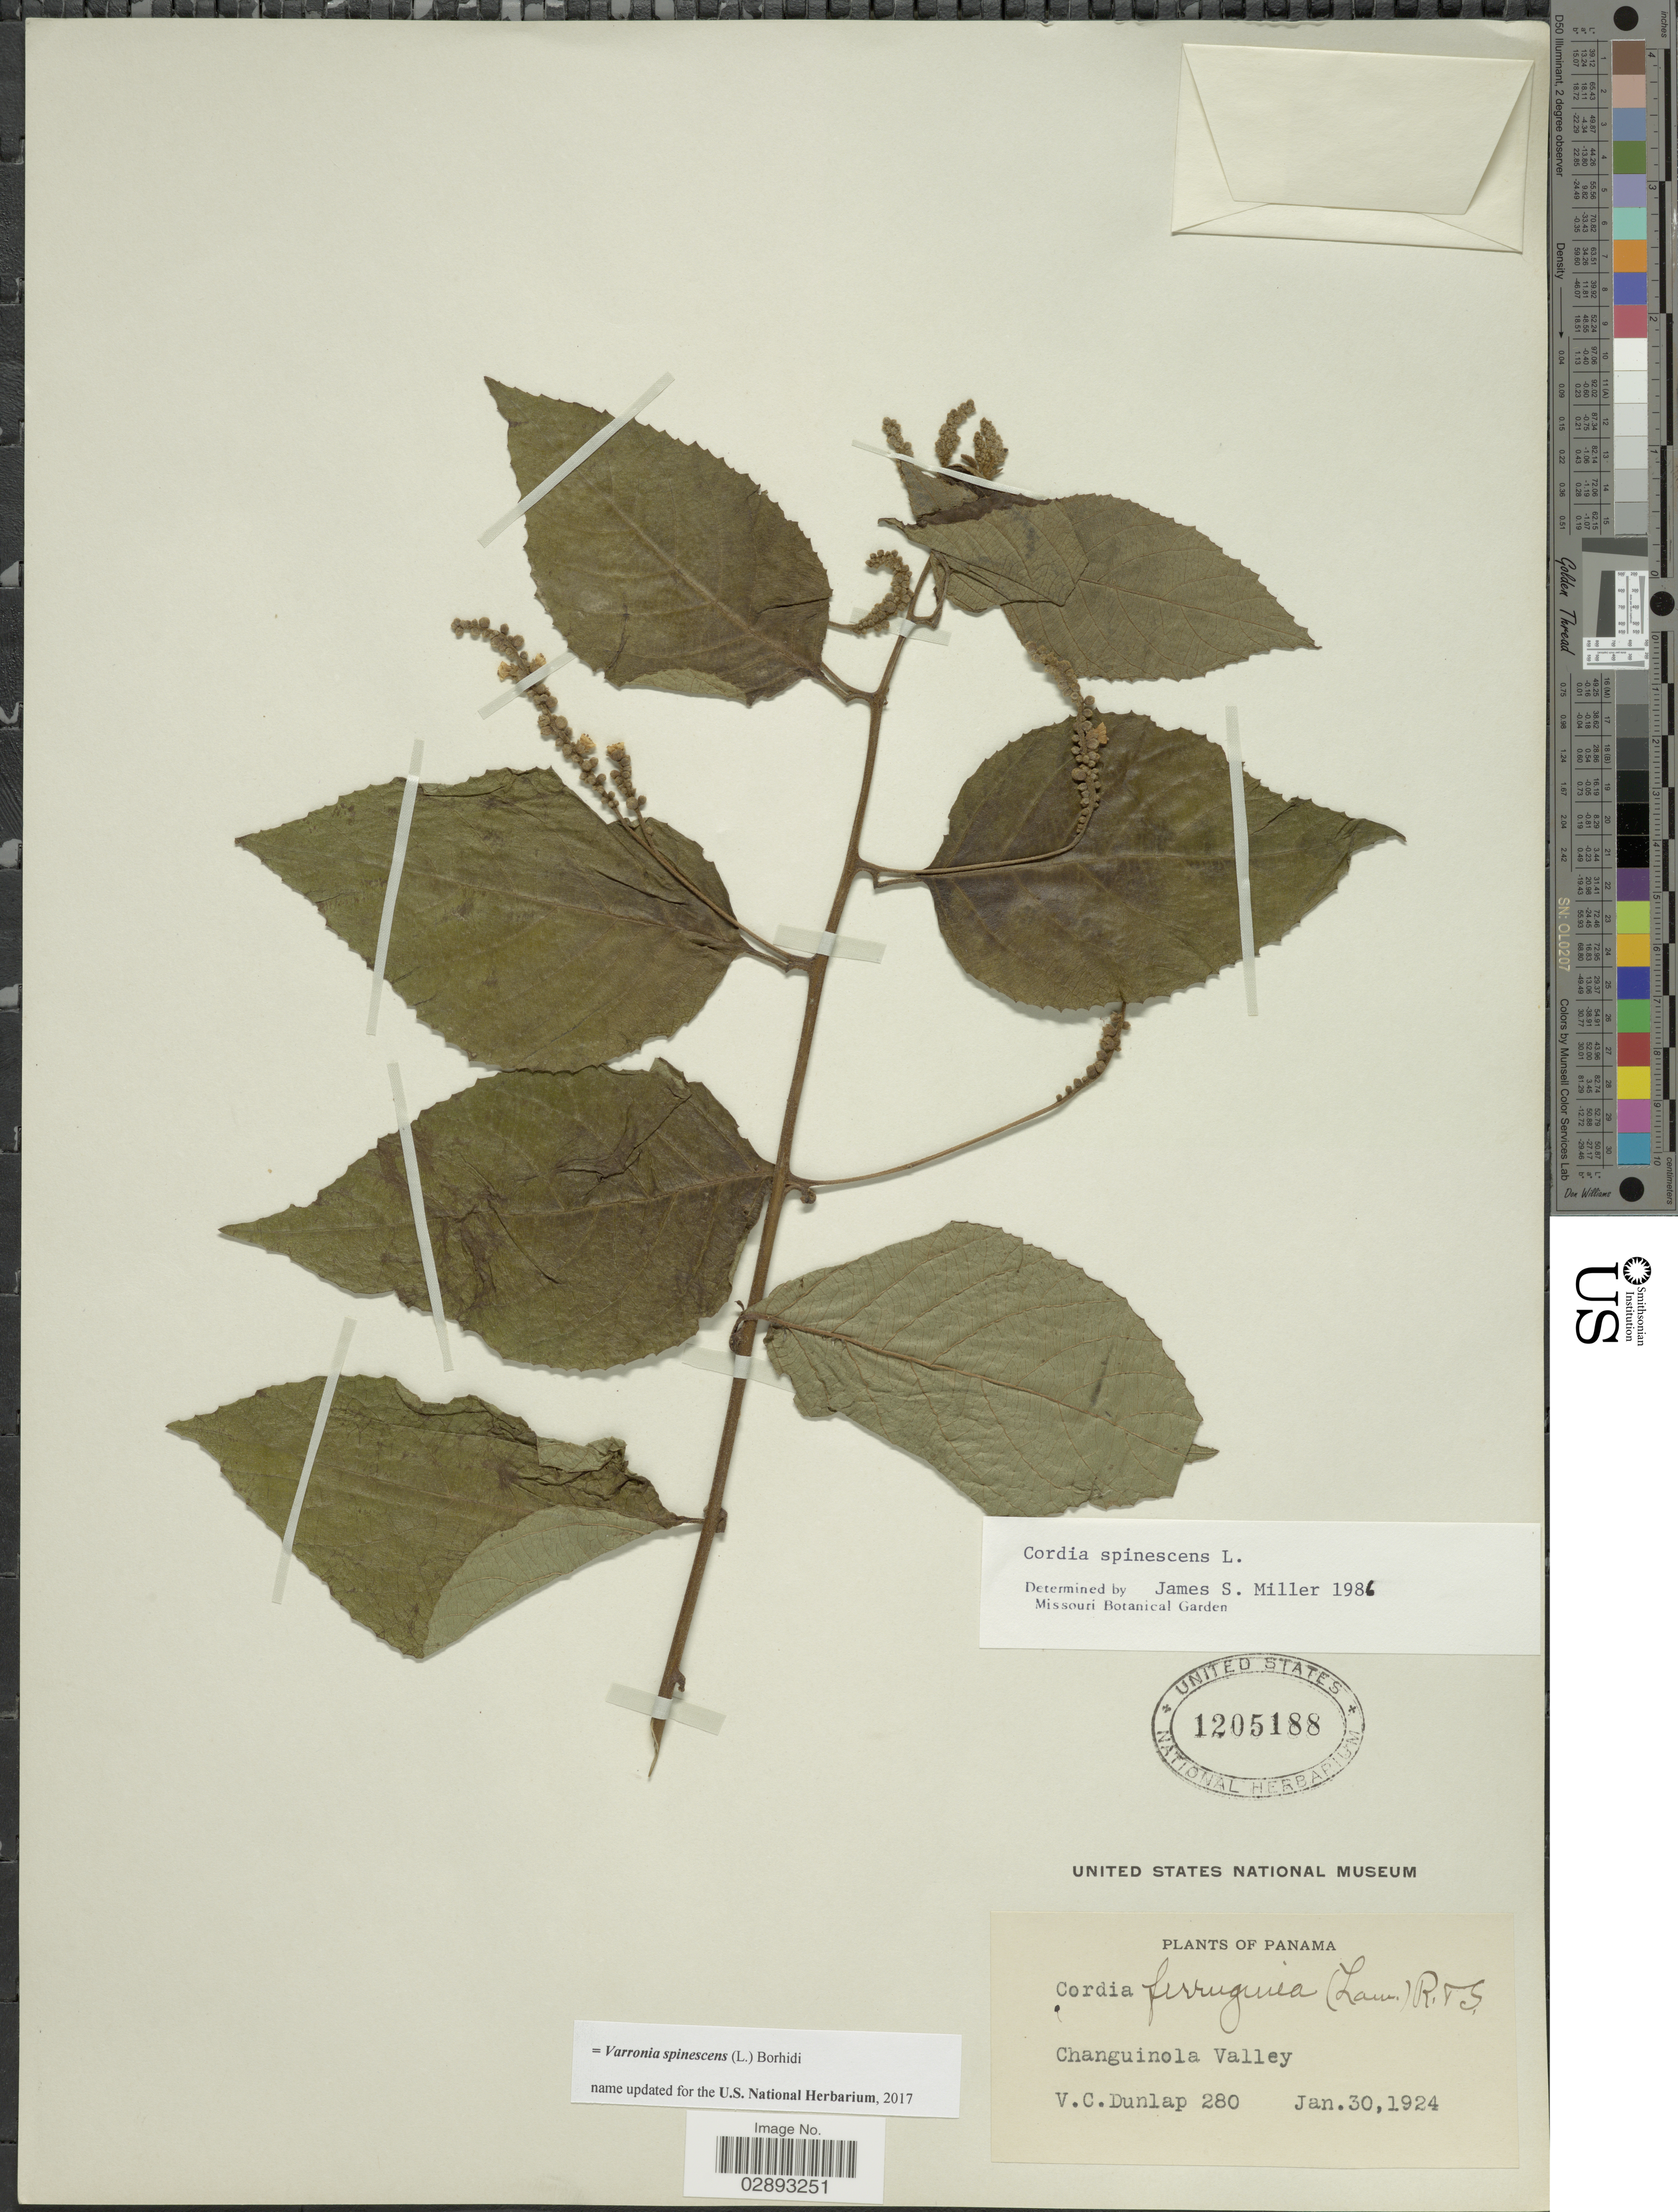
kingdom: Plantae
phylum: Tracheophyta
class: Magnoliopsida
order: Boraginales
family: Cordiaceae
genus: Varronia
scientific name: Varronia spinescens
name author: (L.) Borhidi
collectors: V. C. Dunlap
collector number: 280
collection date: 1924-01-30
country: Panama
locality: Changuinola Valley.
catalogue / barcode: US 1205188